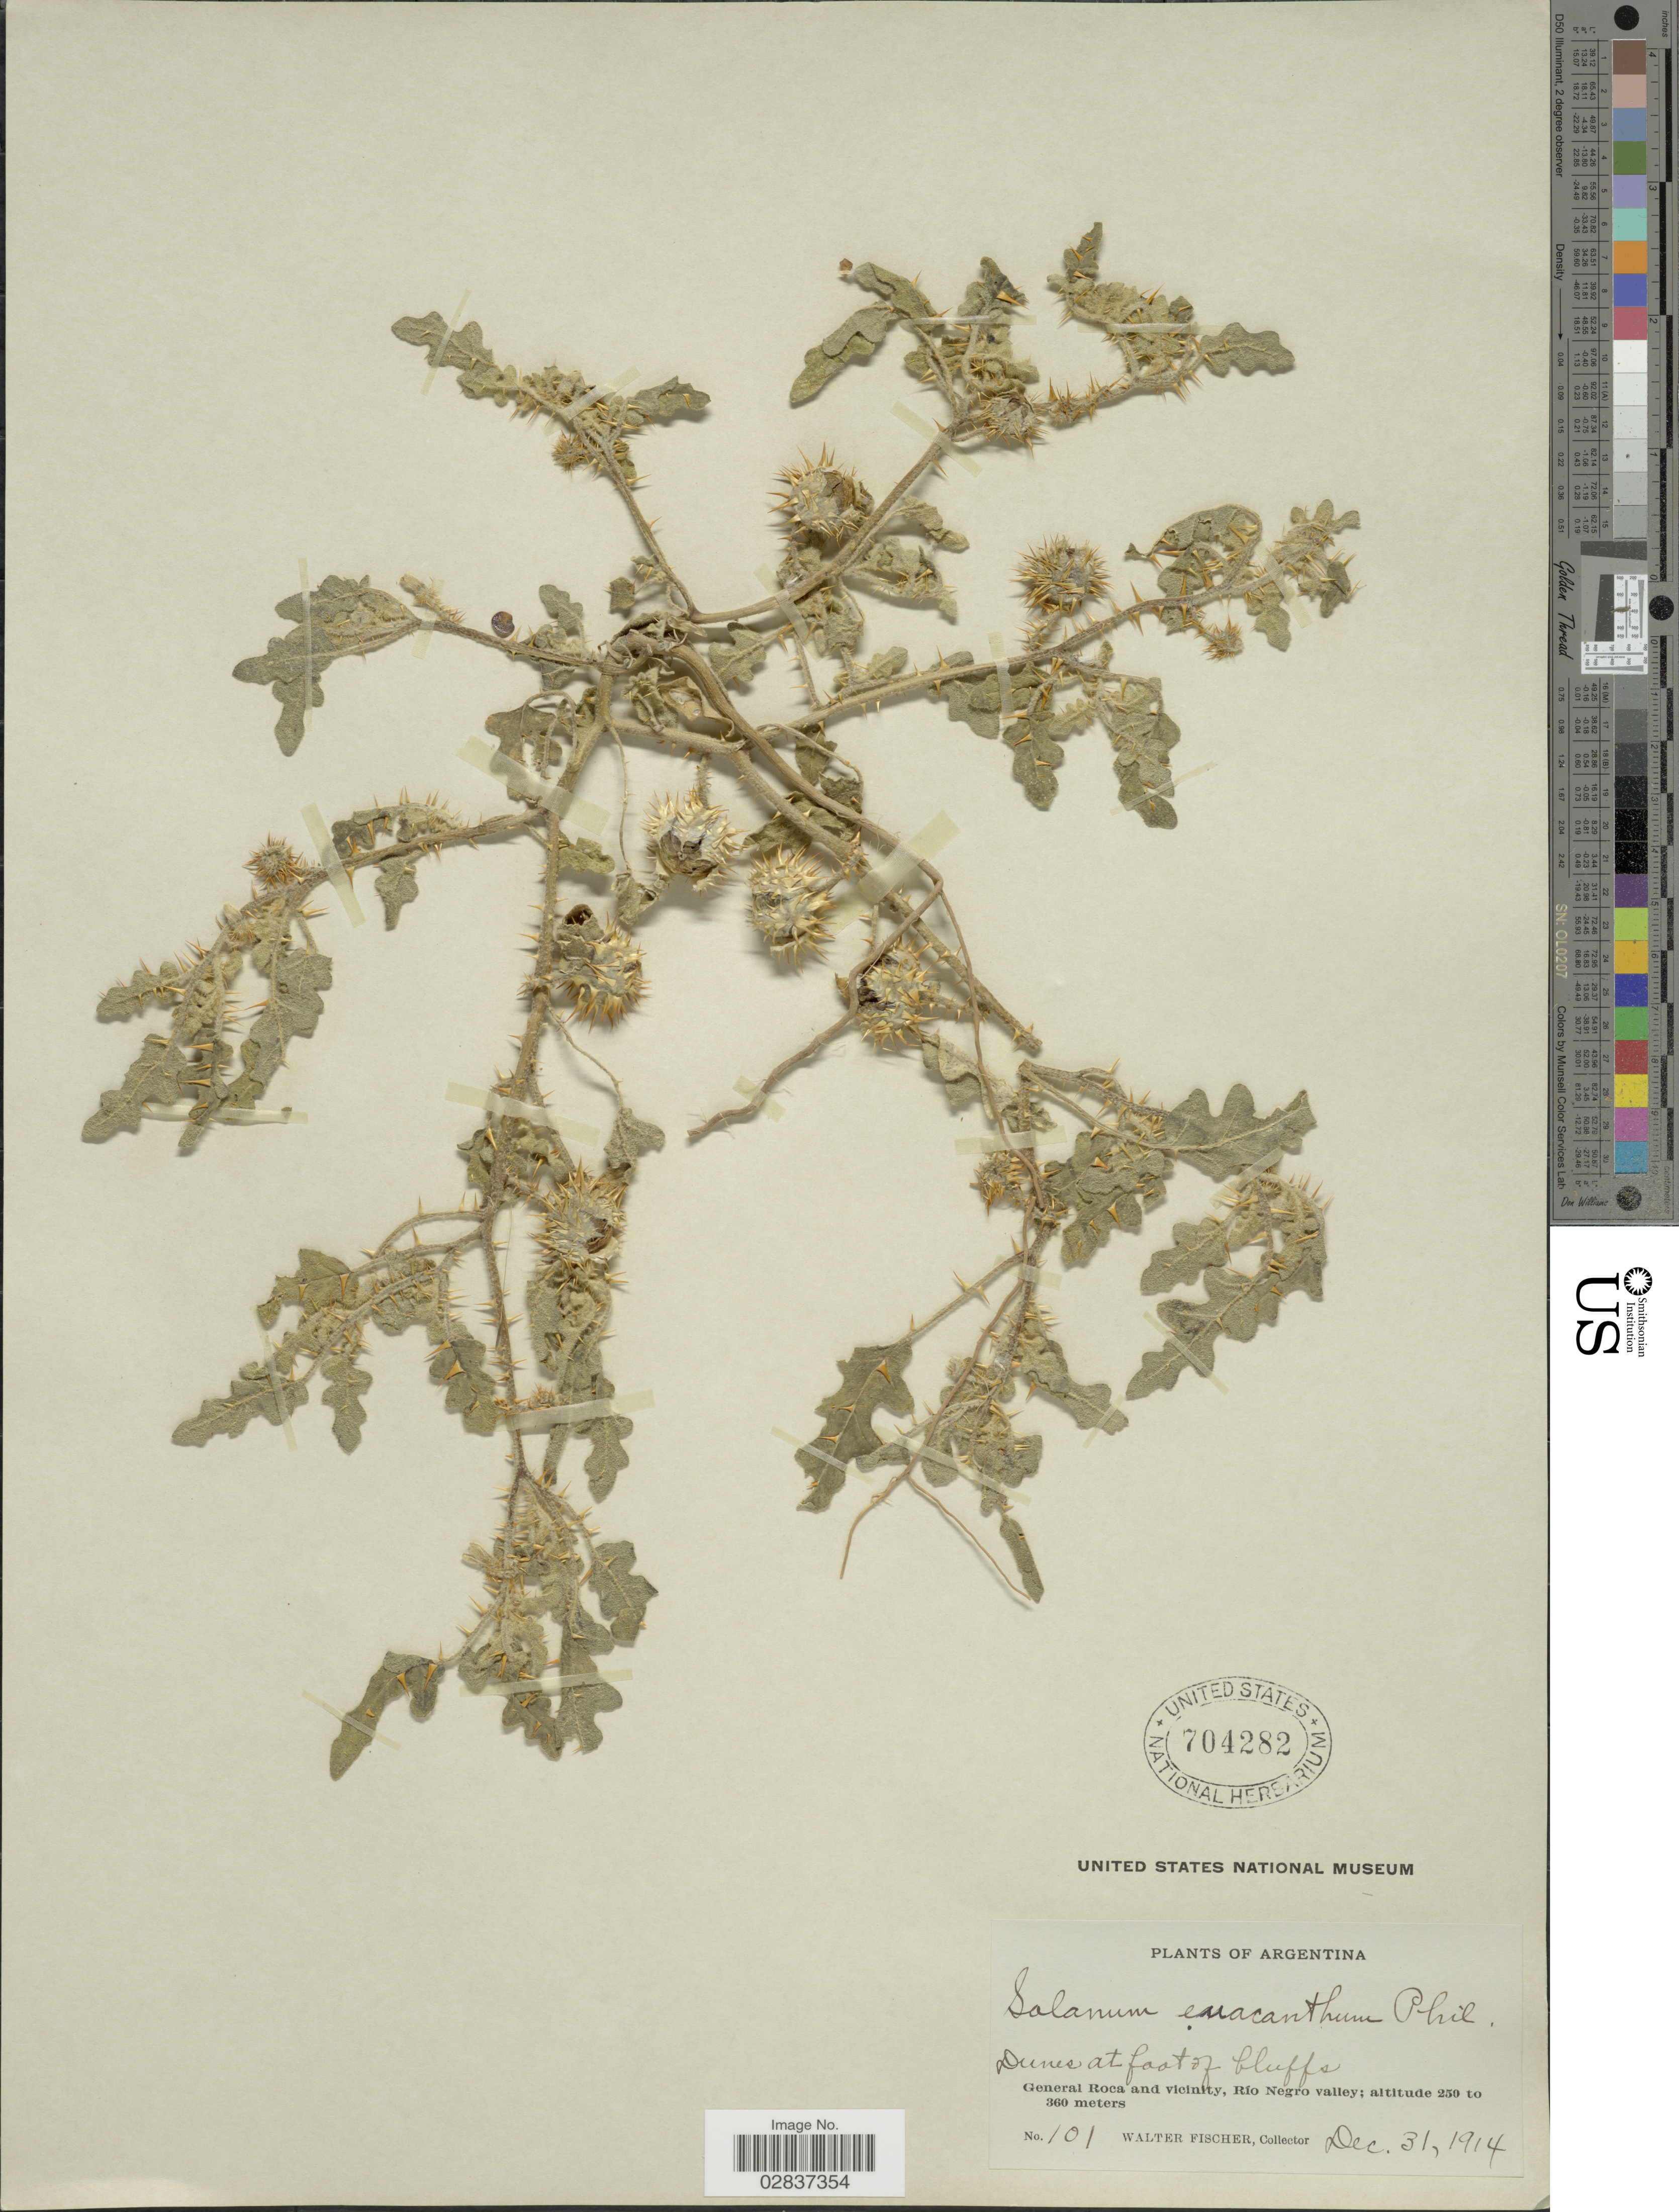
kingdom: Plantae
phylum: Tracheophyta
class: Magnoliopsida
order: Solanales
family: Solanaceae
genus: Solanum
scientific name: Solanum euacanthum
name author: Phil.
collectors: W. Fischer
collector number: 101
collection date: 1914-12-31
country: Argentina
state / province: Rio Negro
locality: General Roca and vicinity, Río Negro valley.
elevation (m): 250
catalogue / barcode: US 704282